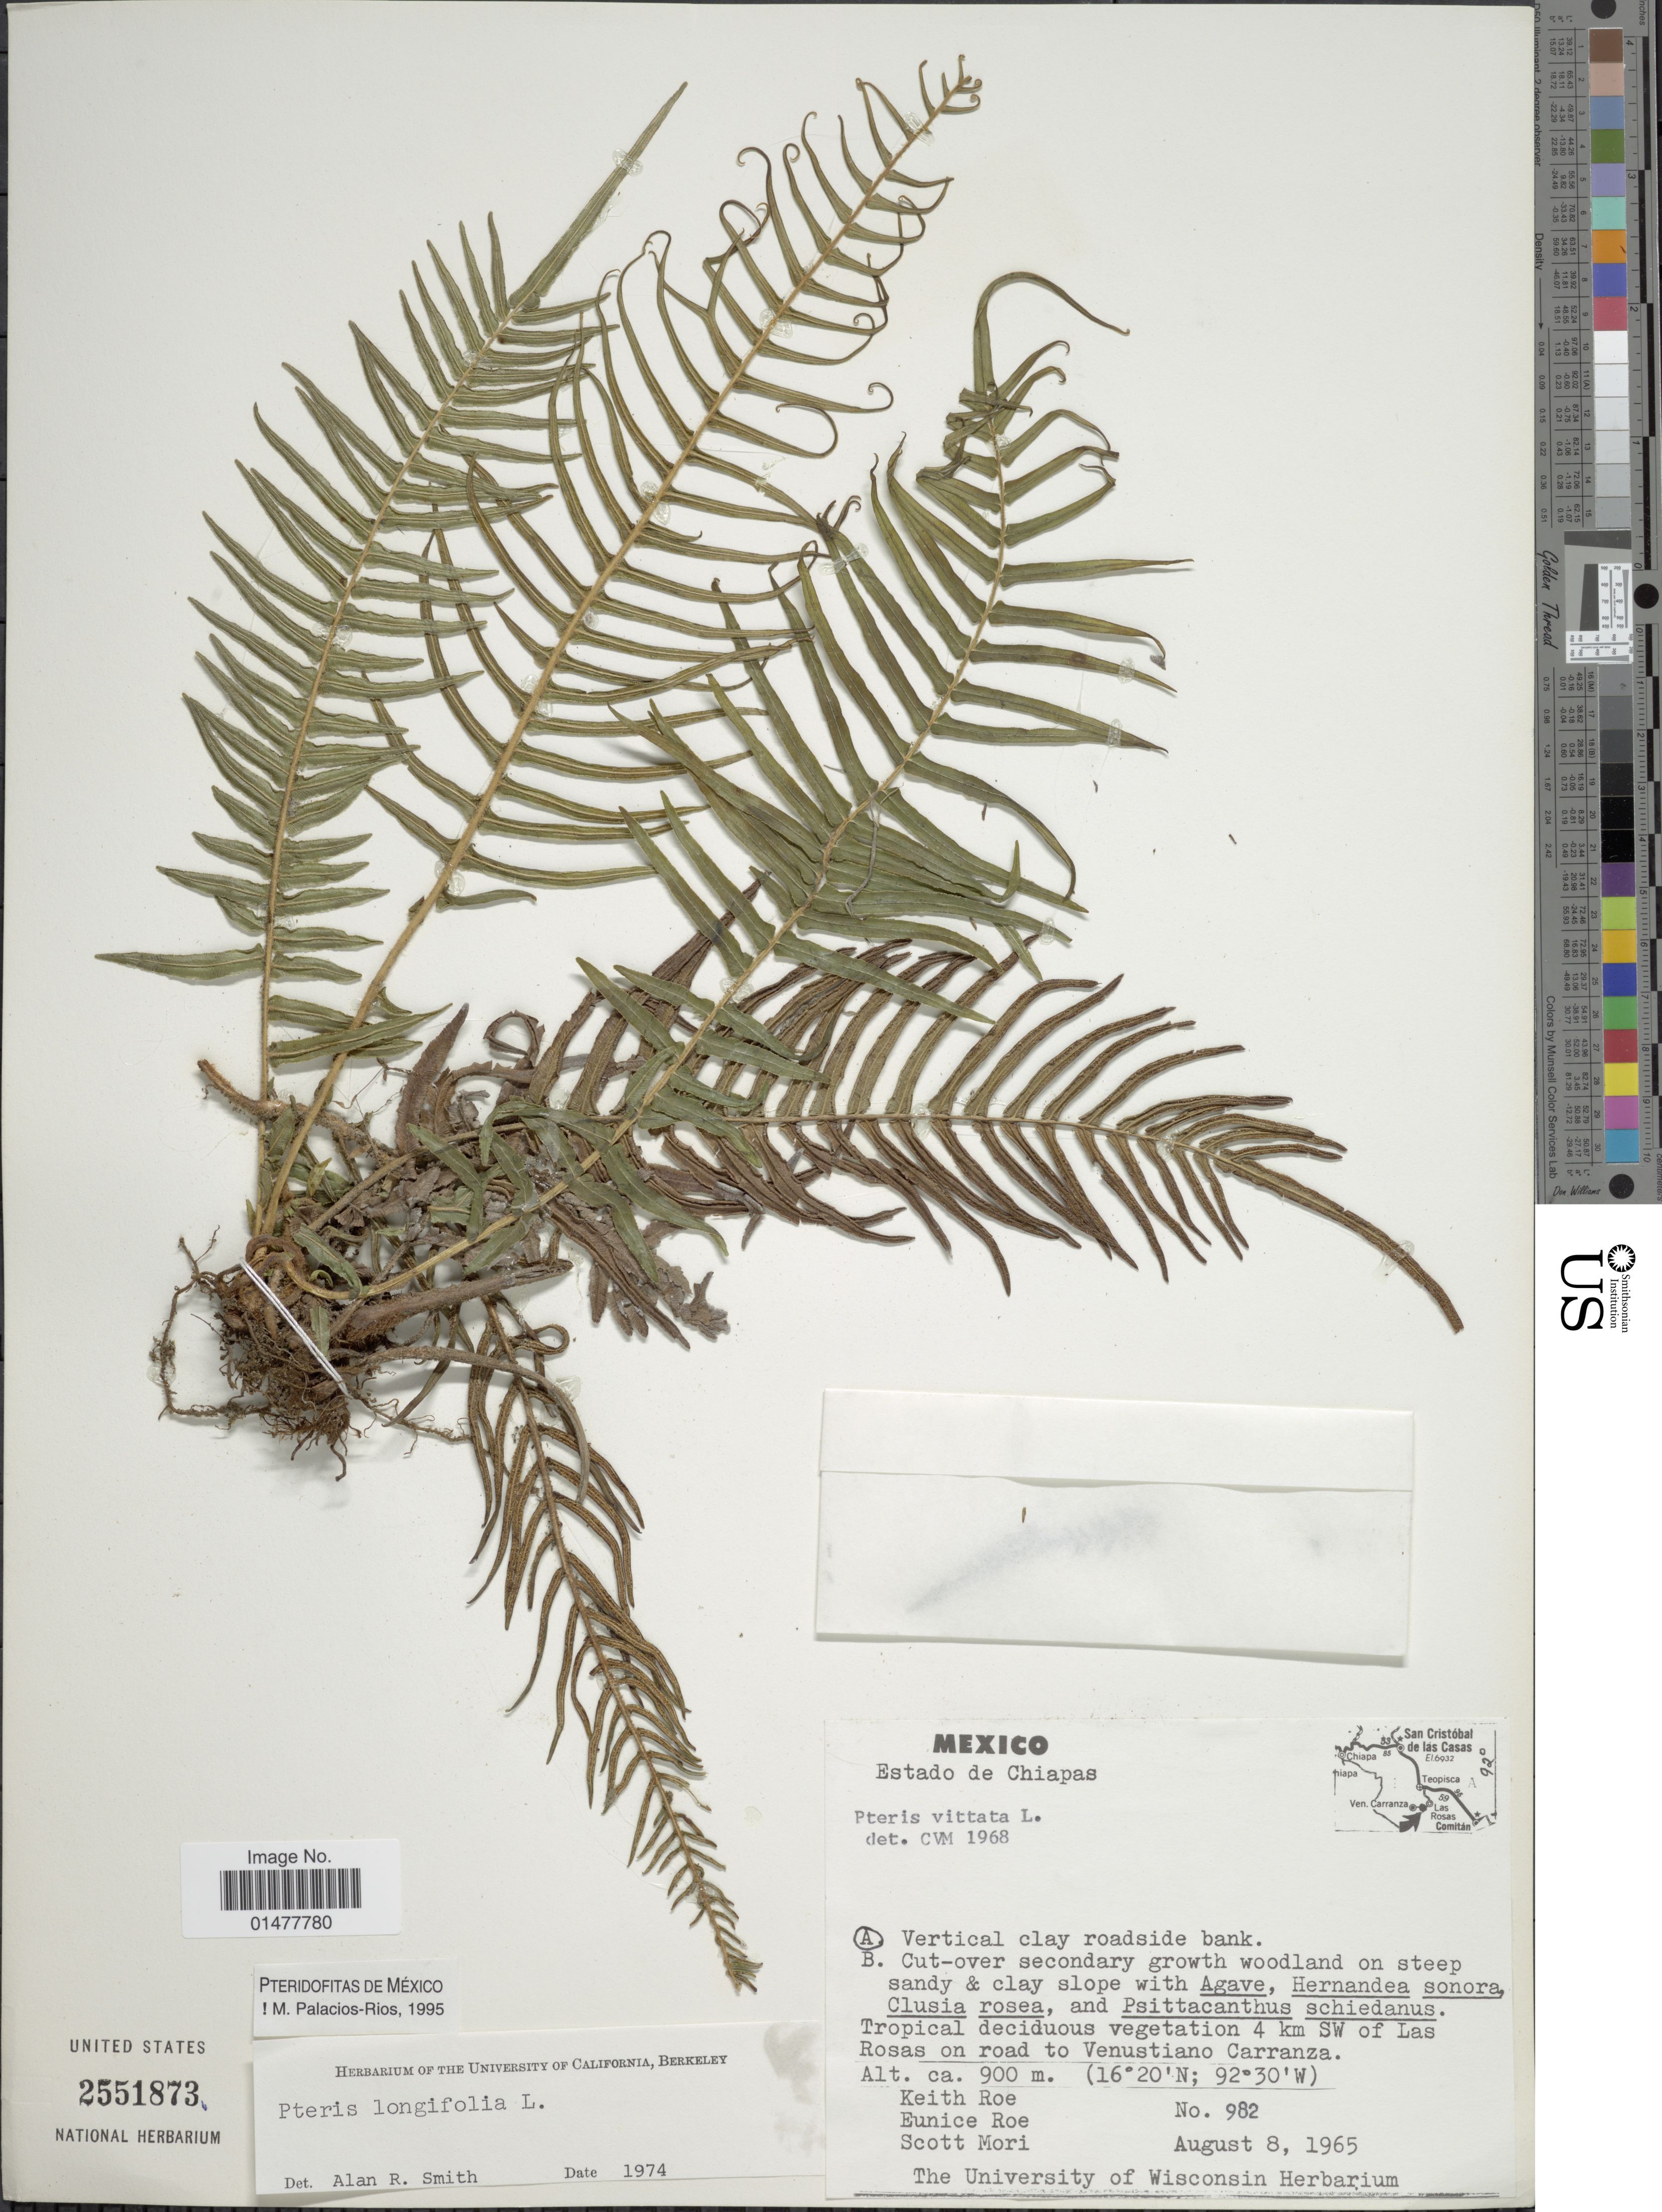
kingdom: Plantae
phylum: Tracheophyta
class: Polypodiopsida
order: Polypodiales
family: Pteridaceae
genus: Pteris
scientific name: Pteris longifolia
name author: L.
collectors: K. E. Roe, E. Roe & S. Mori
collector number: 982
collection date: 1965-08-08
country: Mexico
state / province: Chiapas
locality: Vertical clay roadside bank, tropical deciduous vegetation 4 km SW of Las Roasas on road to vVenustiano Carranza.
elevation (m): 900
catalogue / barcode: US 2551873